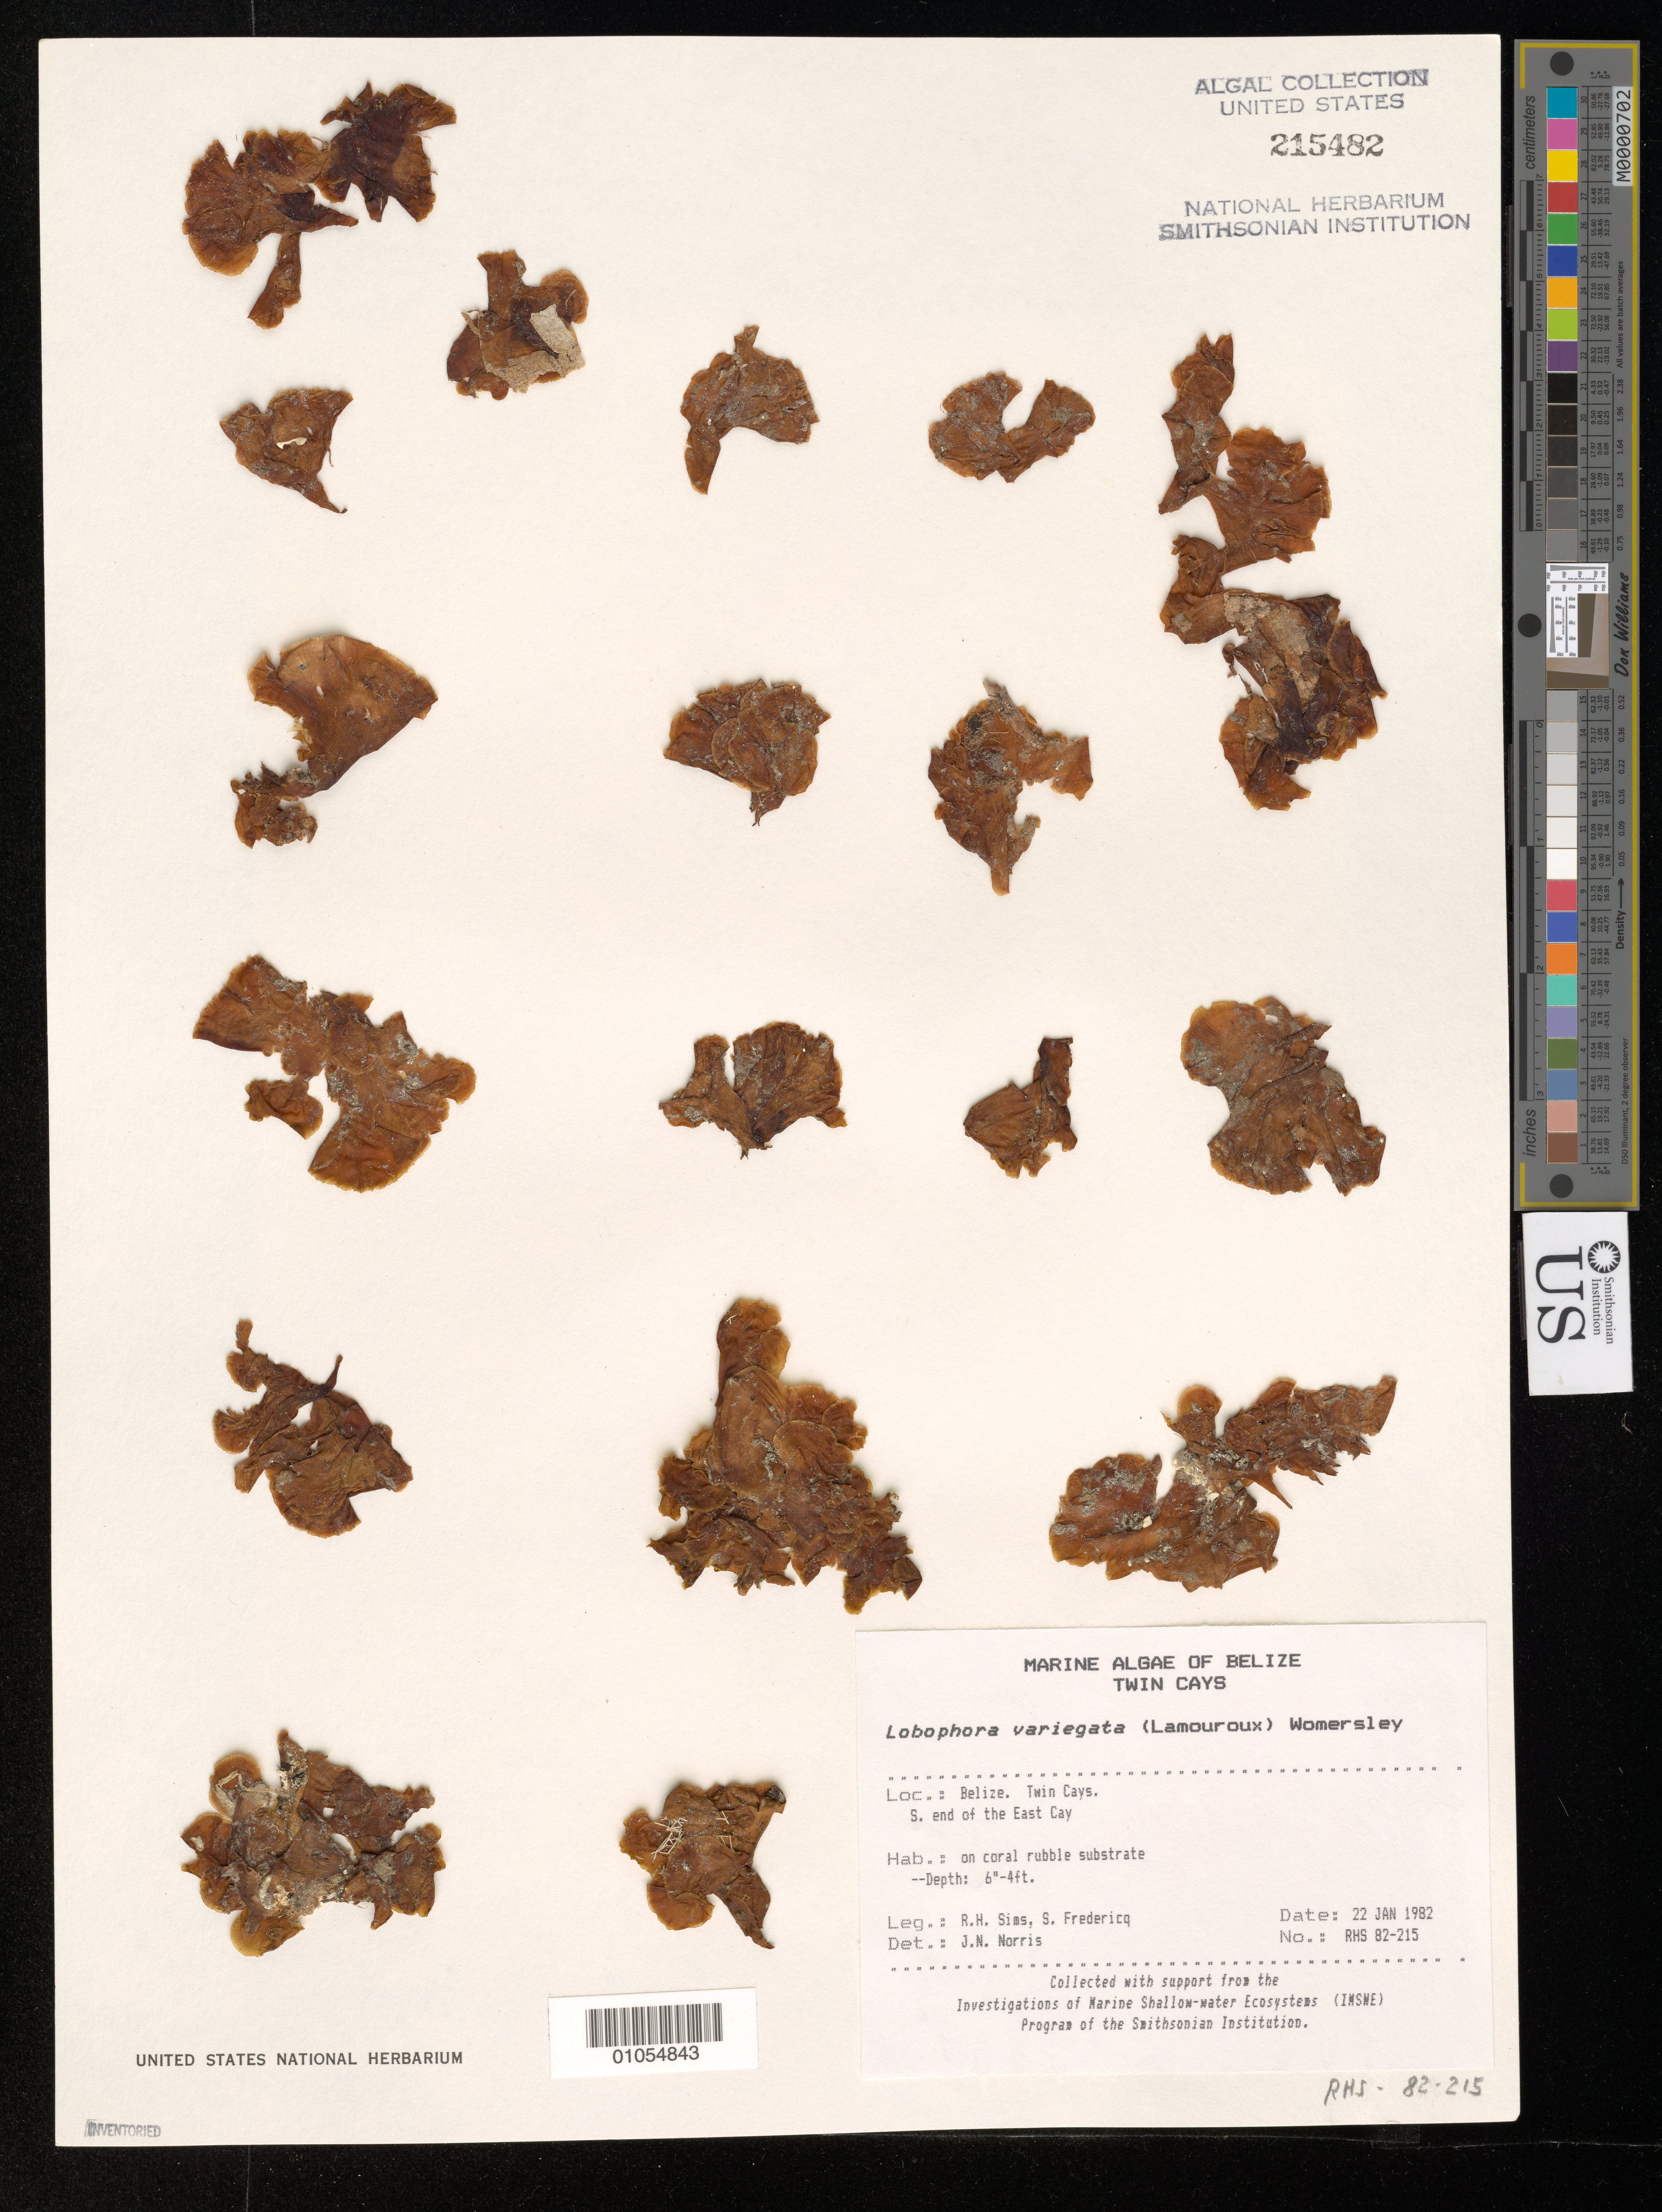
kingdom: Chromista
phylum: Ochrophyta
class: Phaeophyceae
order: Dictyotales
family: Dictyotaceae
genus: Lobophora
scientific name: Lobophora variegata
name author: (J.V.Lamouroux) Womersley & E.C. Oliveira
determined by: Norris, James N.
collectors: R. H. Sims & S. Fredericq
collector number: RHS 82-215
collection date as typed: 22 Jan 1982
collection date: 1982-01-22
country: Belize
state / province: Stann Creek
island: East Cay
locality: South end of the East Cay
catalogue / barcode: US 215482